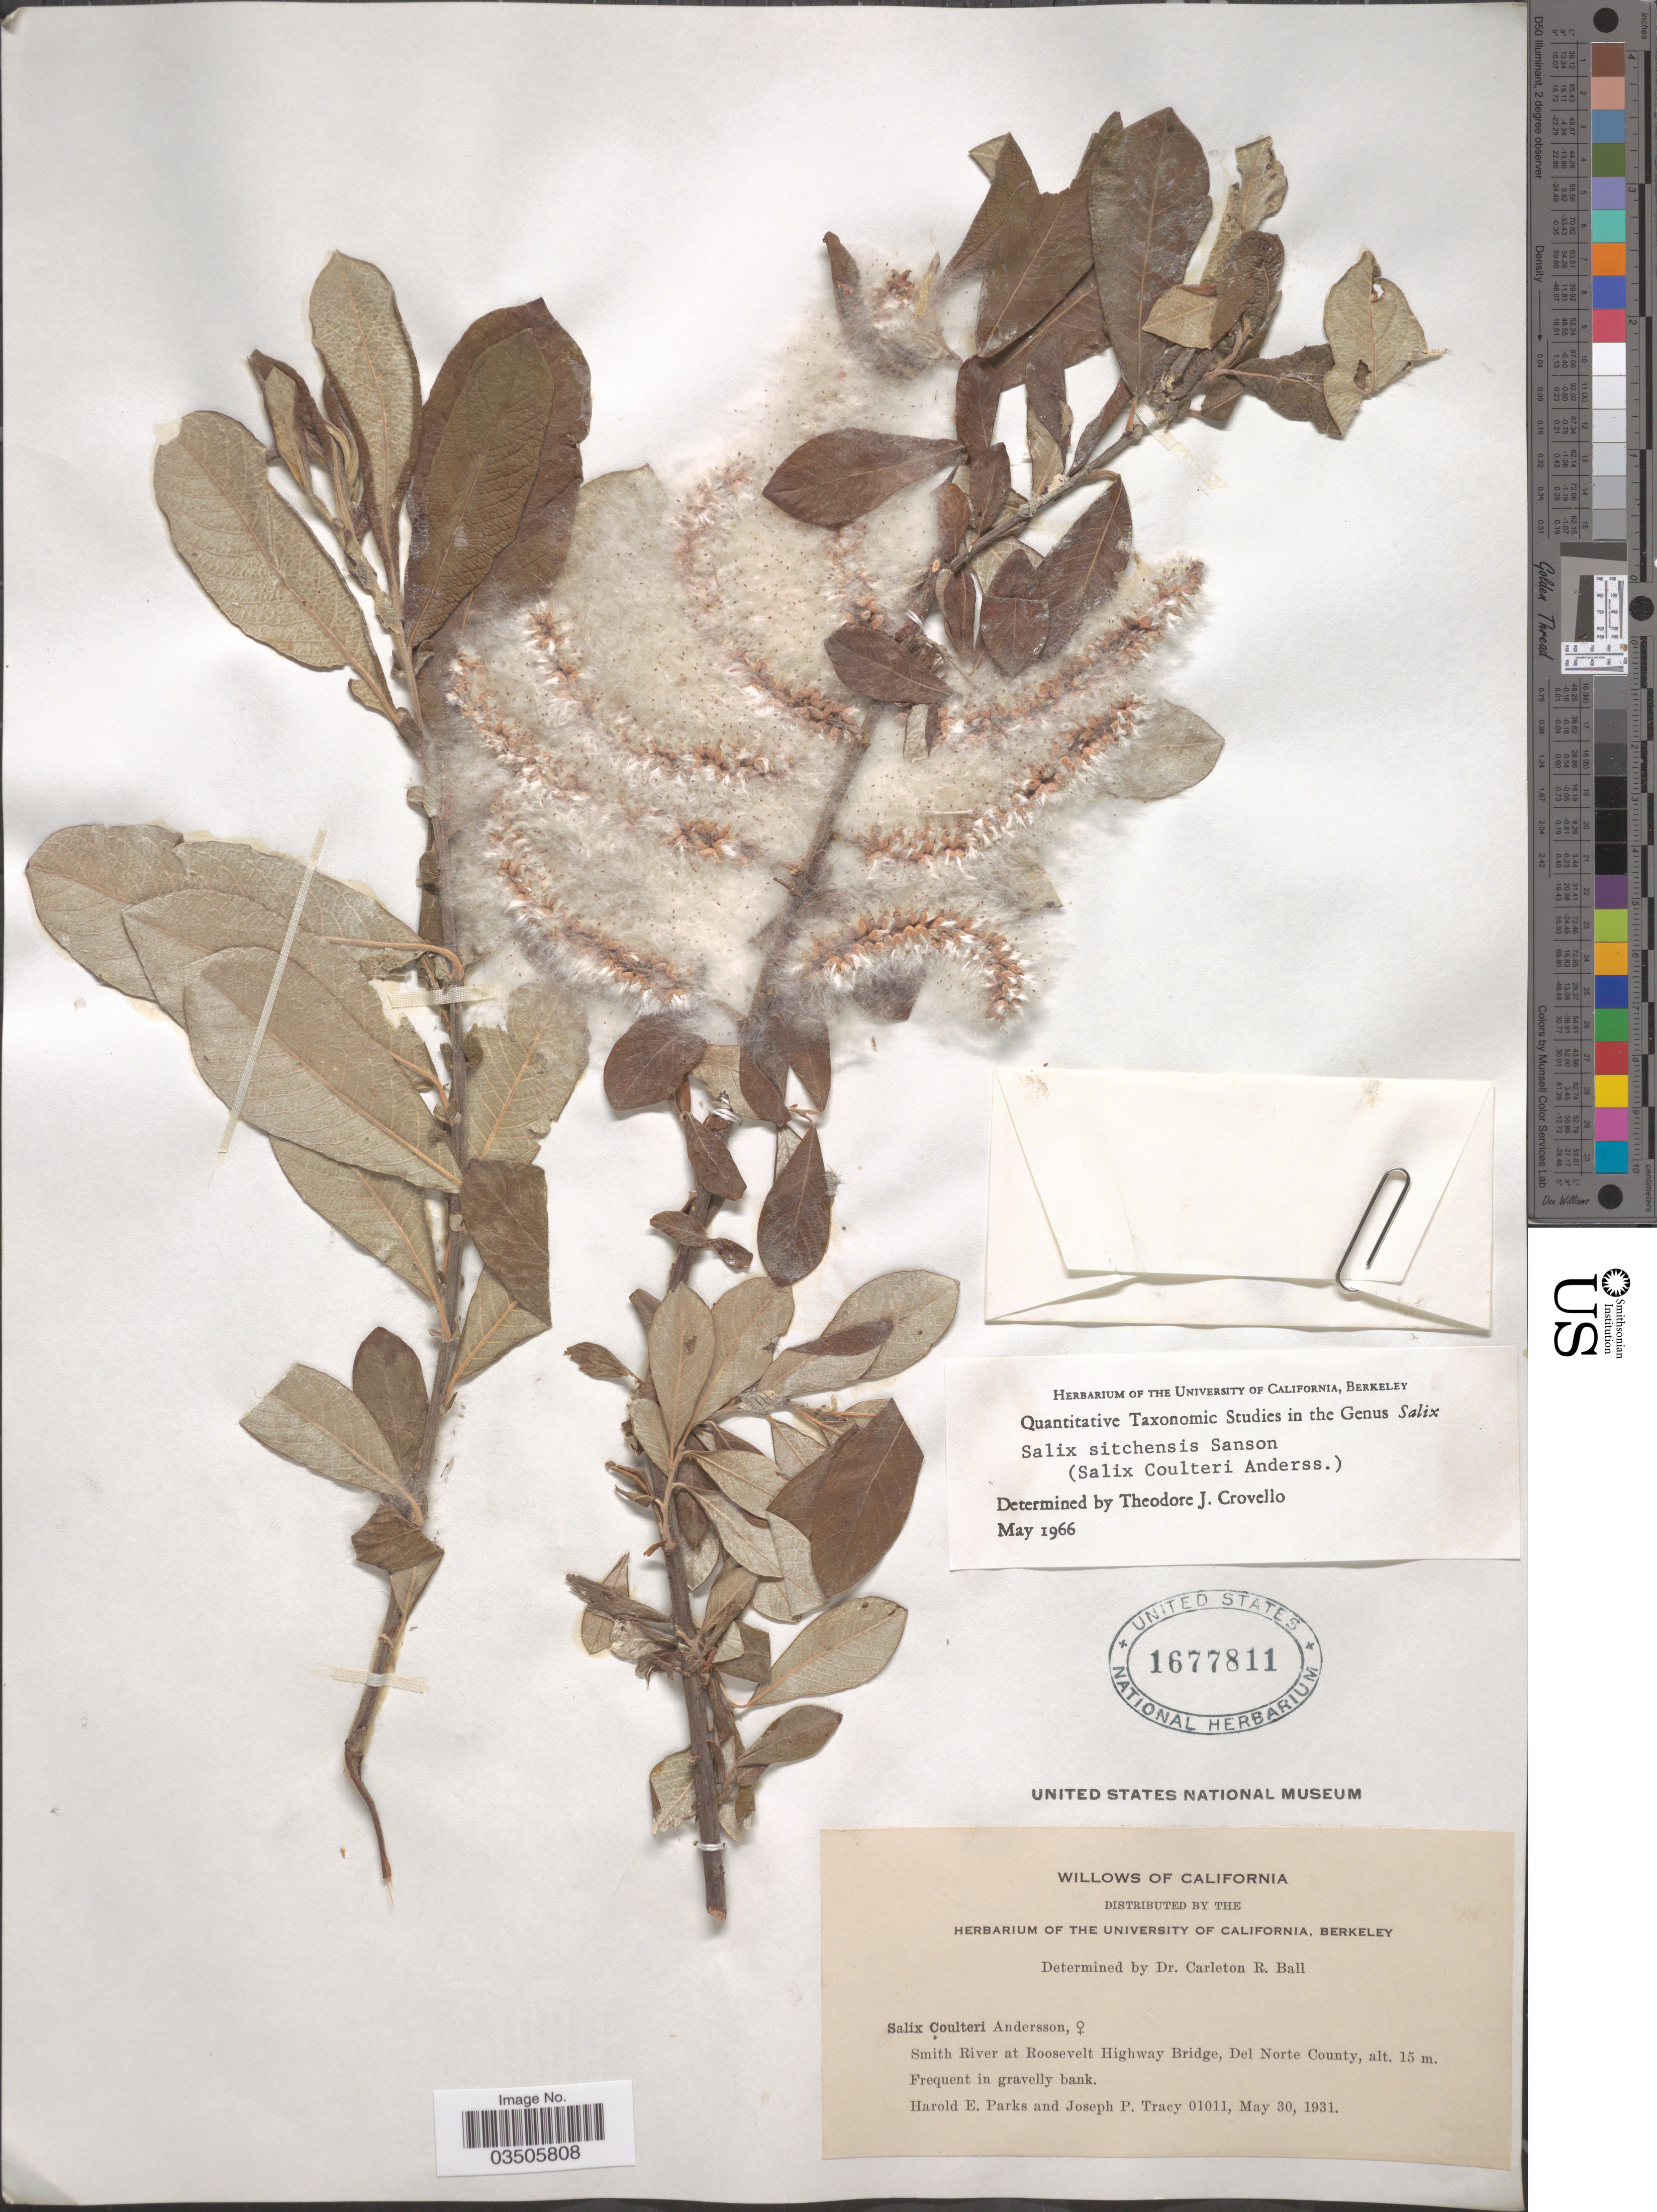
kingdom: Plantae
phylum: Tracheophyta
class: Magnoliopsida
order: Malpighiales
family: Salicaceae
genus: Salix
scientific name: Salix sitchensis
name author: Sanson ex Bong.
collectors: H. E. Parks & J. Tracy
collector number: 01011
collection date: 1931-05-30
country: United States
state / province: California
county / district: Del Norte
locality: Smith River at Roosevelt Highway Bridge, Del Norte County.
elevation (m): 15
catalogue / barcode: US 1677811